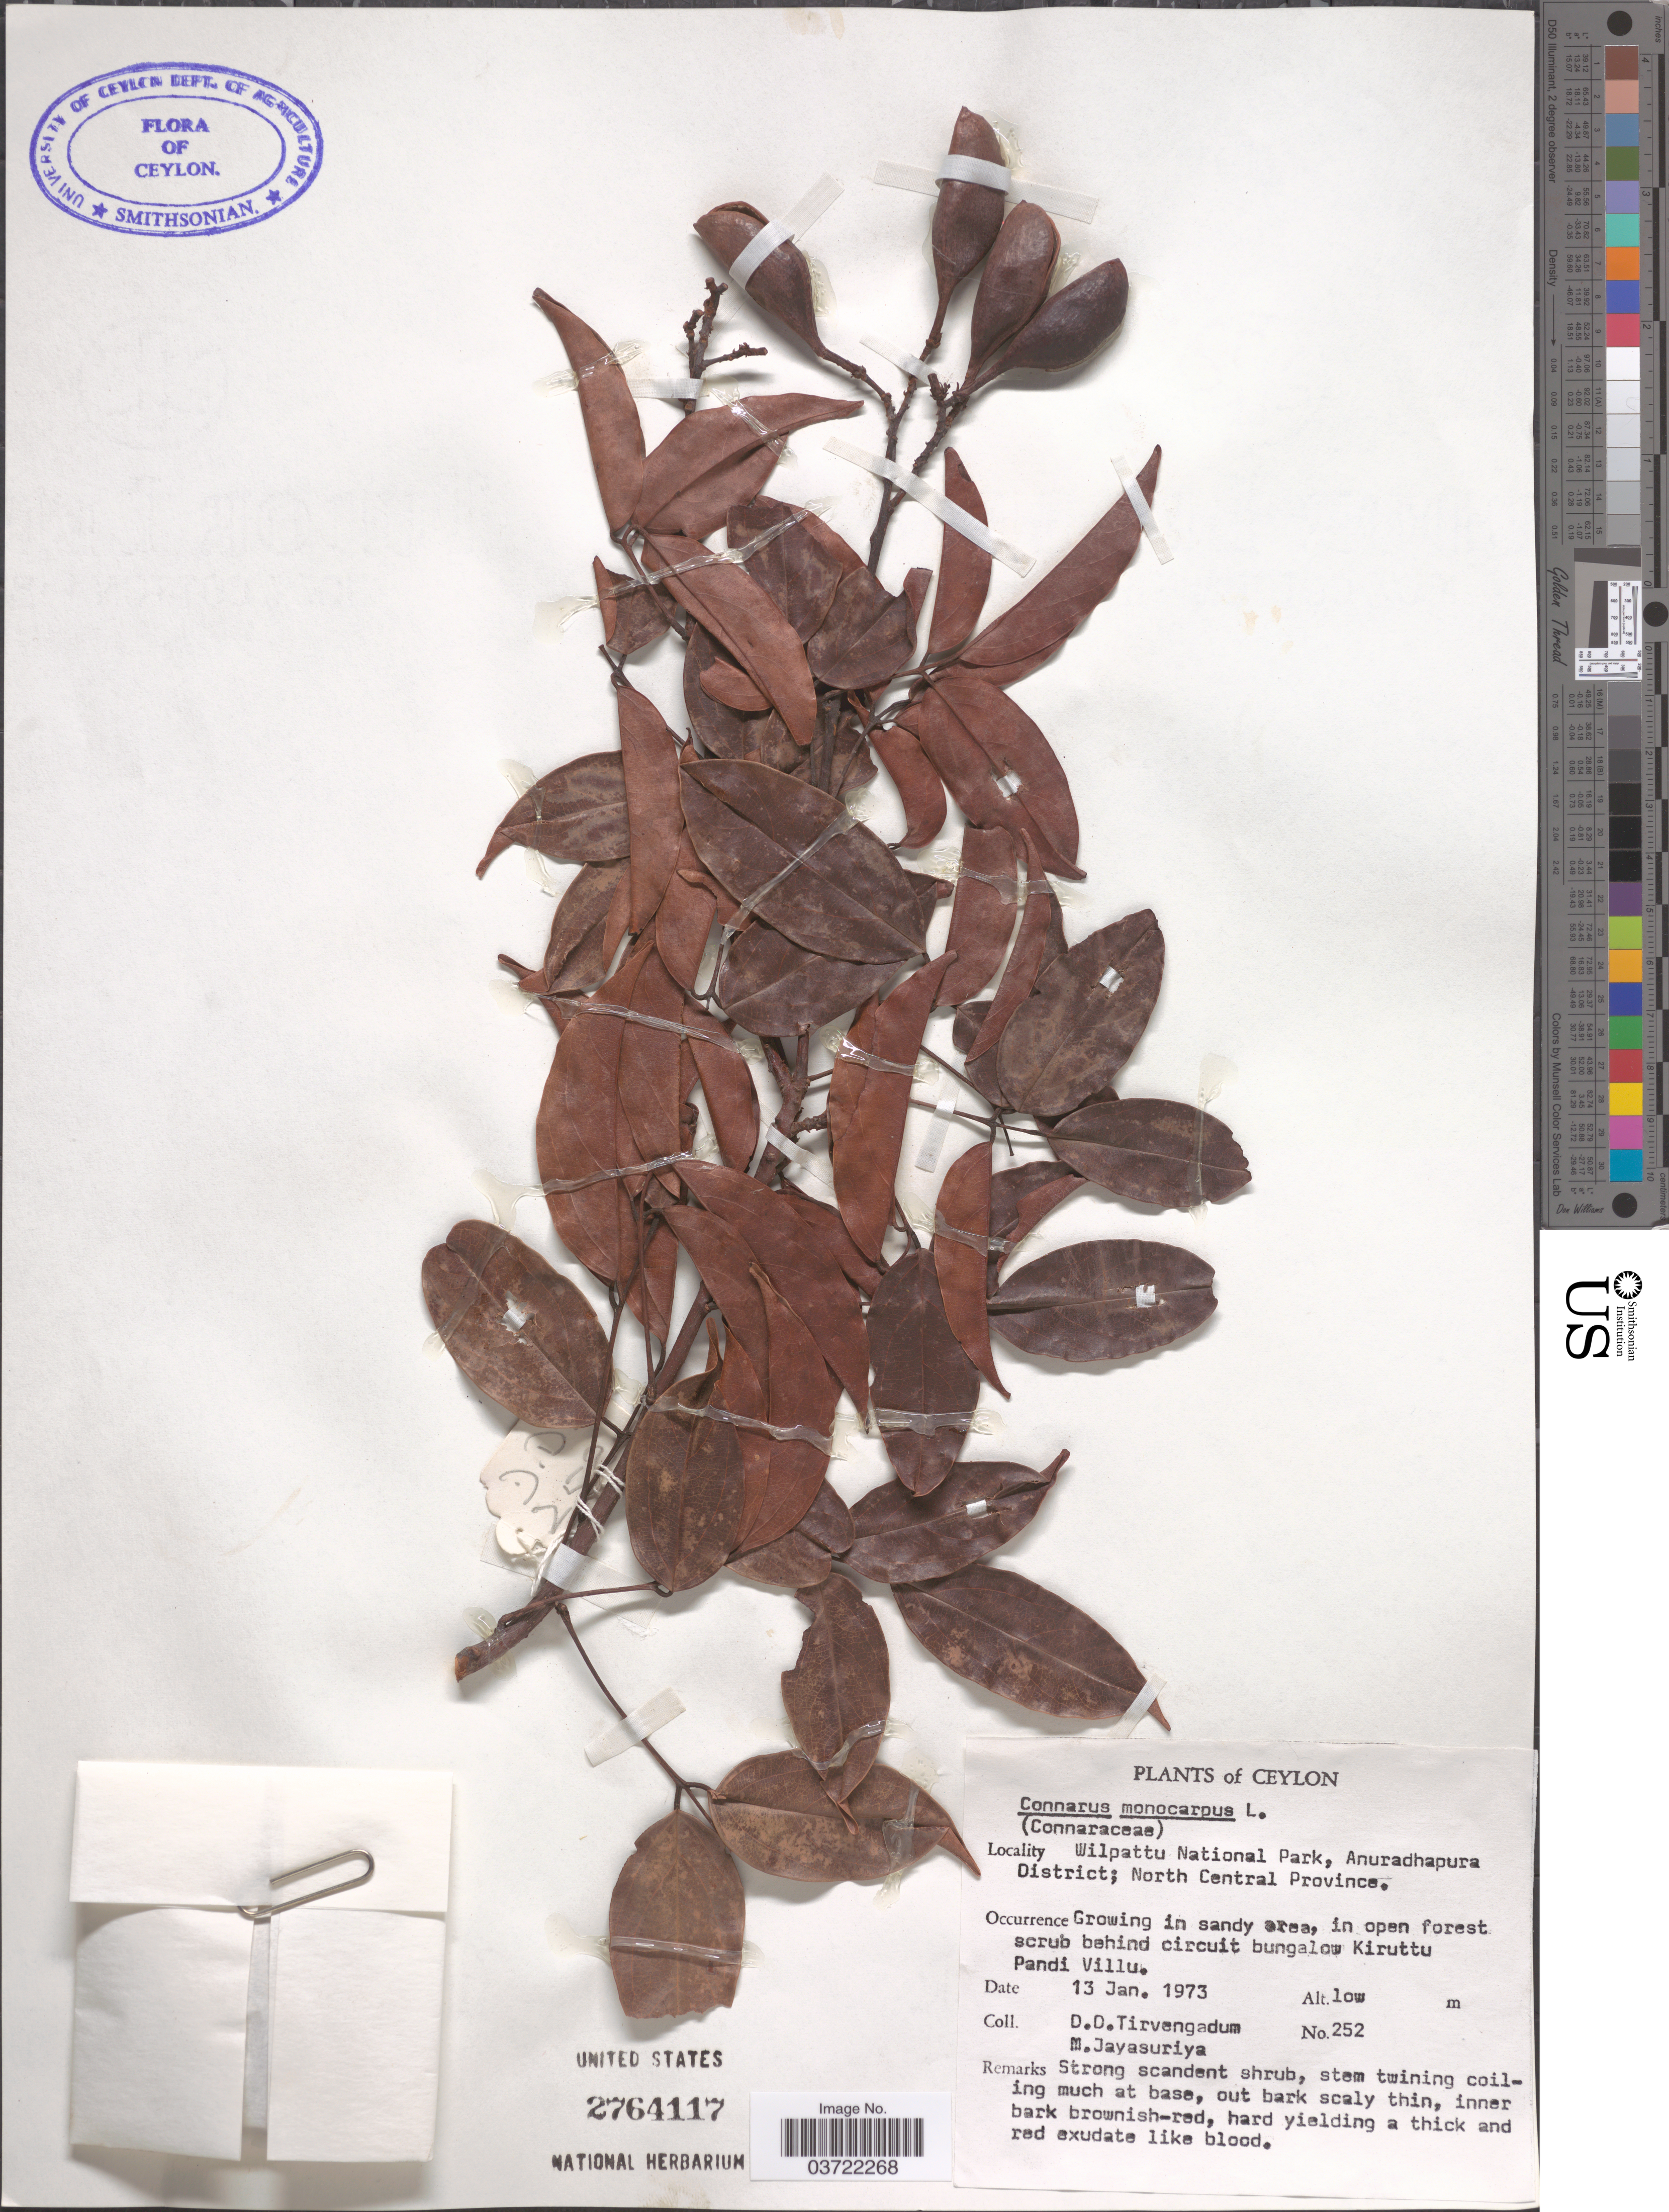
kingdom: Plantae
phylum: Tracheophyta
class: Magnoliopsida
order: Oxalidales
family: Connaraceae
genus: Connarus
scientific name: Connarus monocarpos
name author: L.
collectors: D. Tirvengadum & M. Jayasuriya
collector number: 252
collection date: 1973-01-13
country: Sri Lanka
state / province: North Central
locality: Ceylon. Wilpattu National Park, Anuradhapura District. Behind circuit bungalow Kiruttu Pandi Villu.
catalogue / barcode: US 2764117